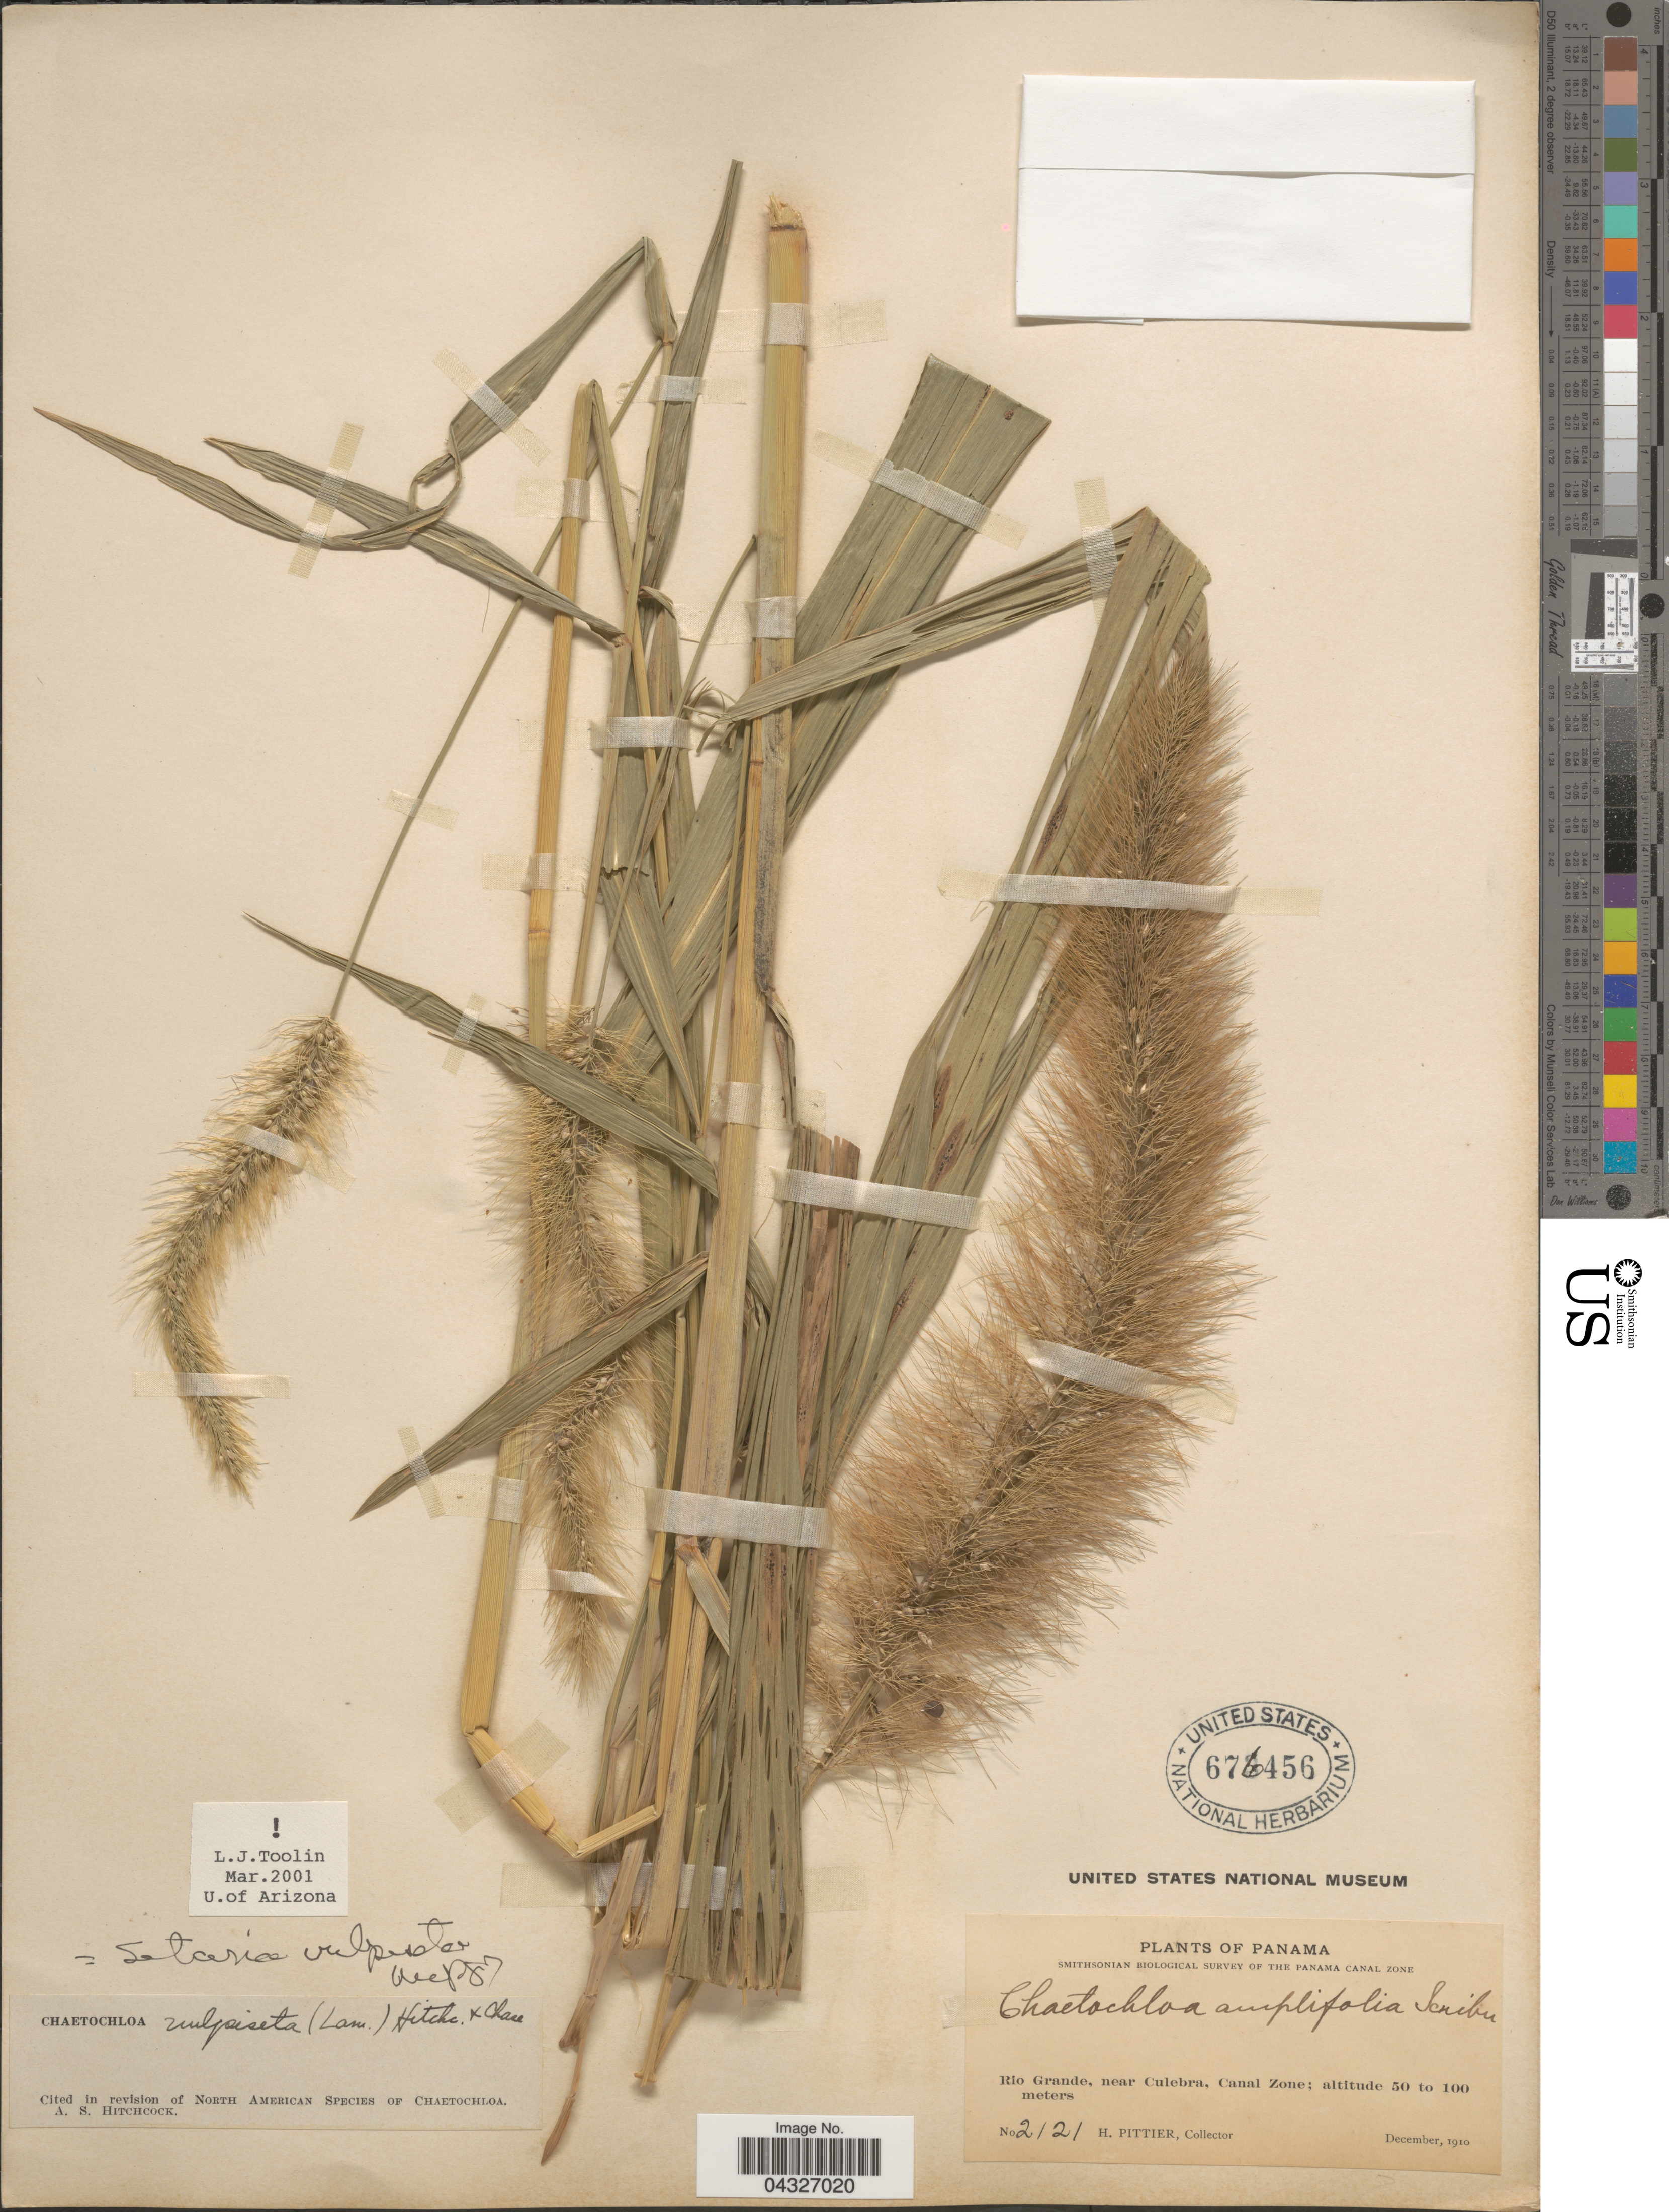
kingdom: Plantae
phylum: Tracheophyta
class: Liliopsida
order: Poales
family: Poaceae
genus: Setaria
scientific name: Setaria vulpiseta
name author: (Lam.) Roem. & Schult.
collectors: H. F. Pittier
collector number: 2121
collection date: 1910-12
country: Panama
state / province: Colón / Panamá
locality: Smithsonian Biological Survey of the Panama Canal Zone. Rio Grande, near Culebra, Canal Zone.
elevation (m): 50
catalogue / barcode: US 676456